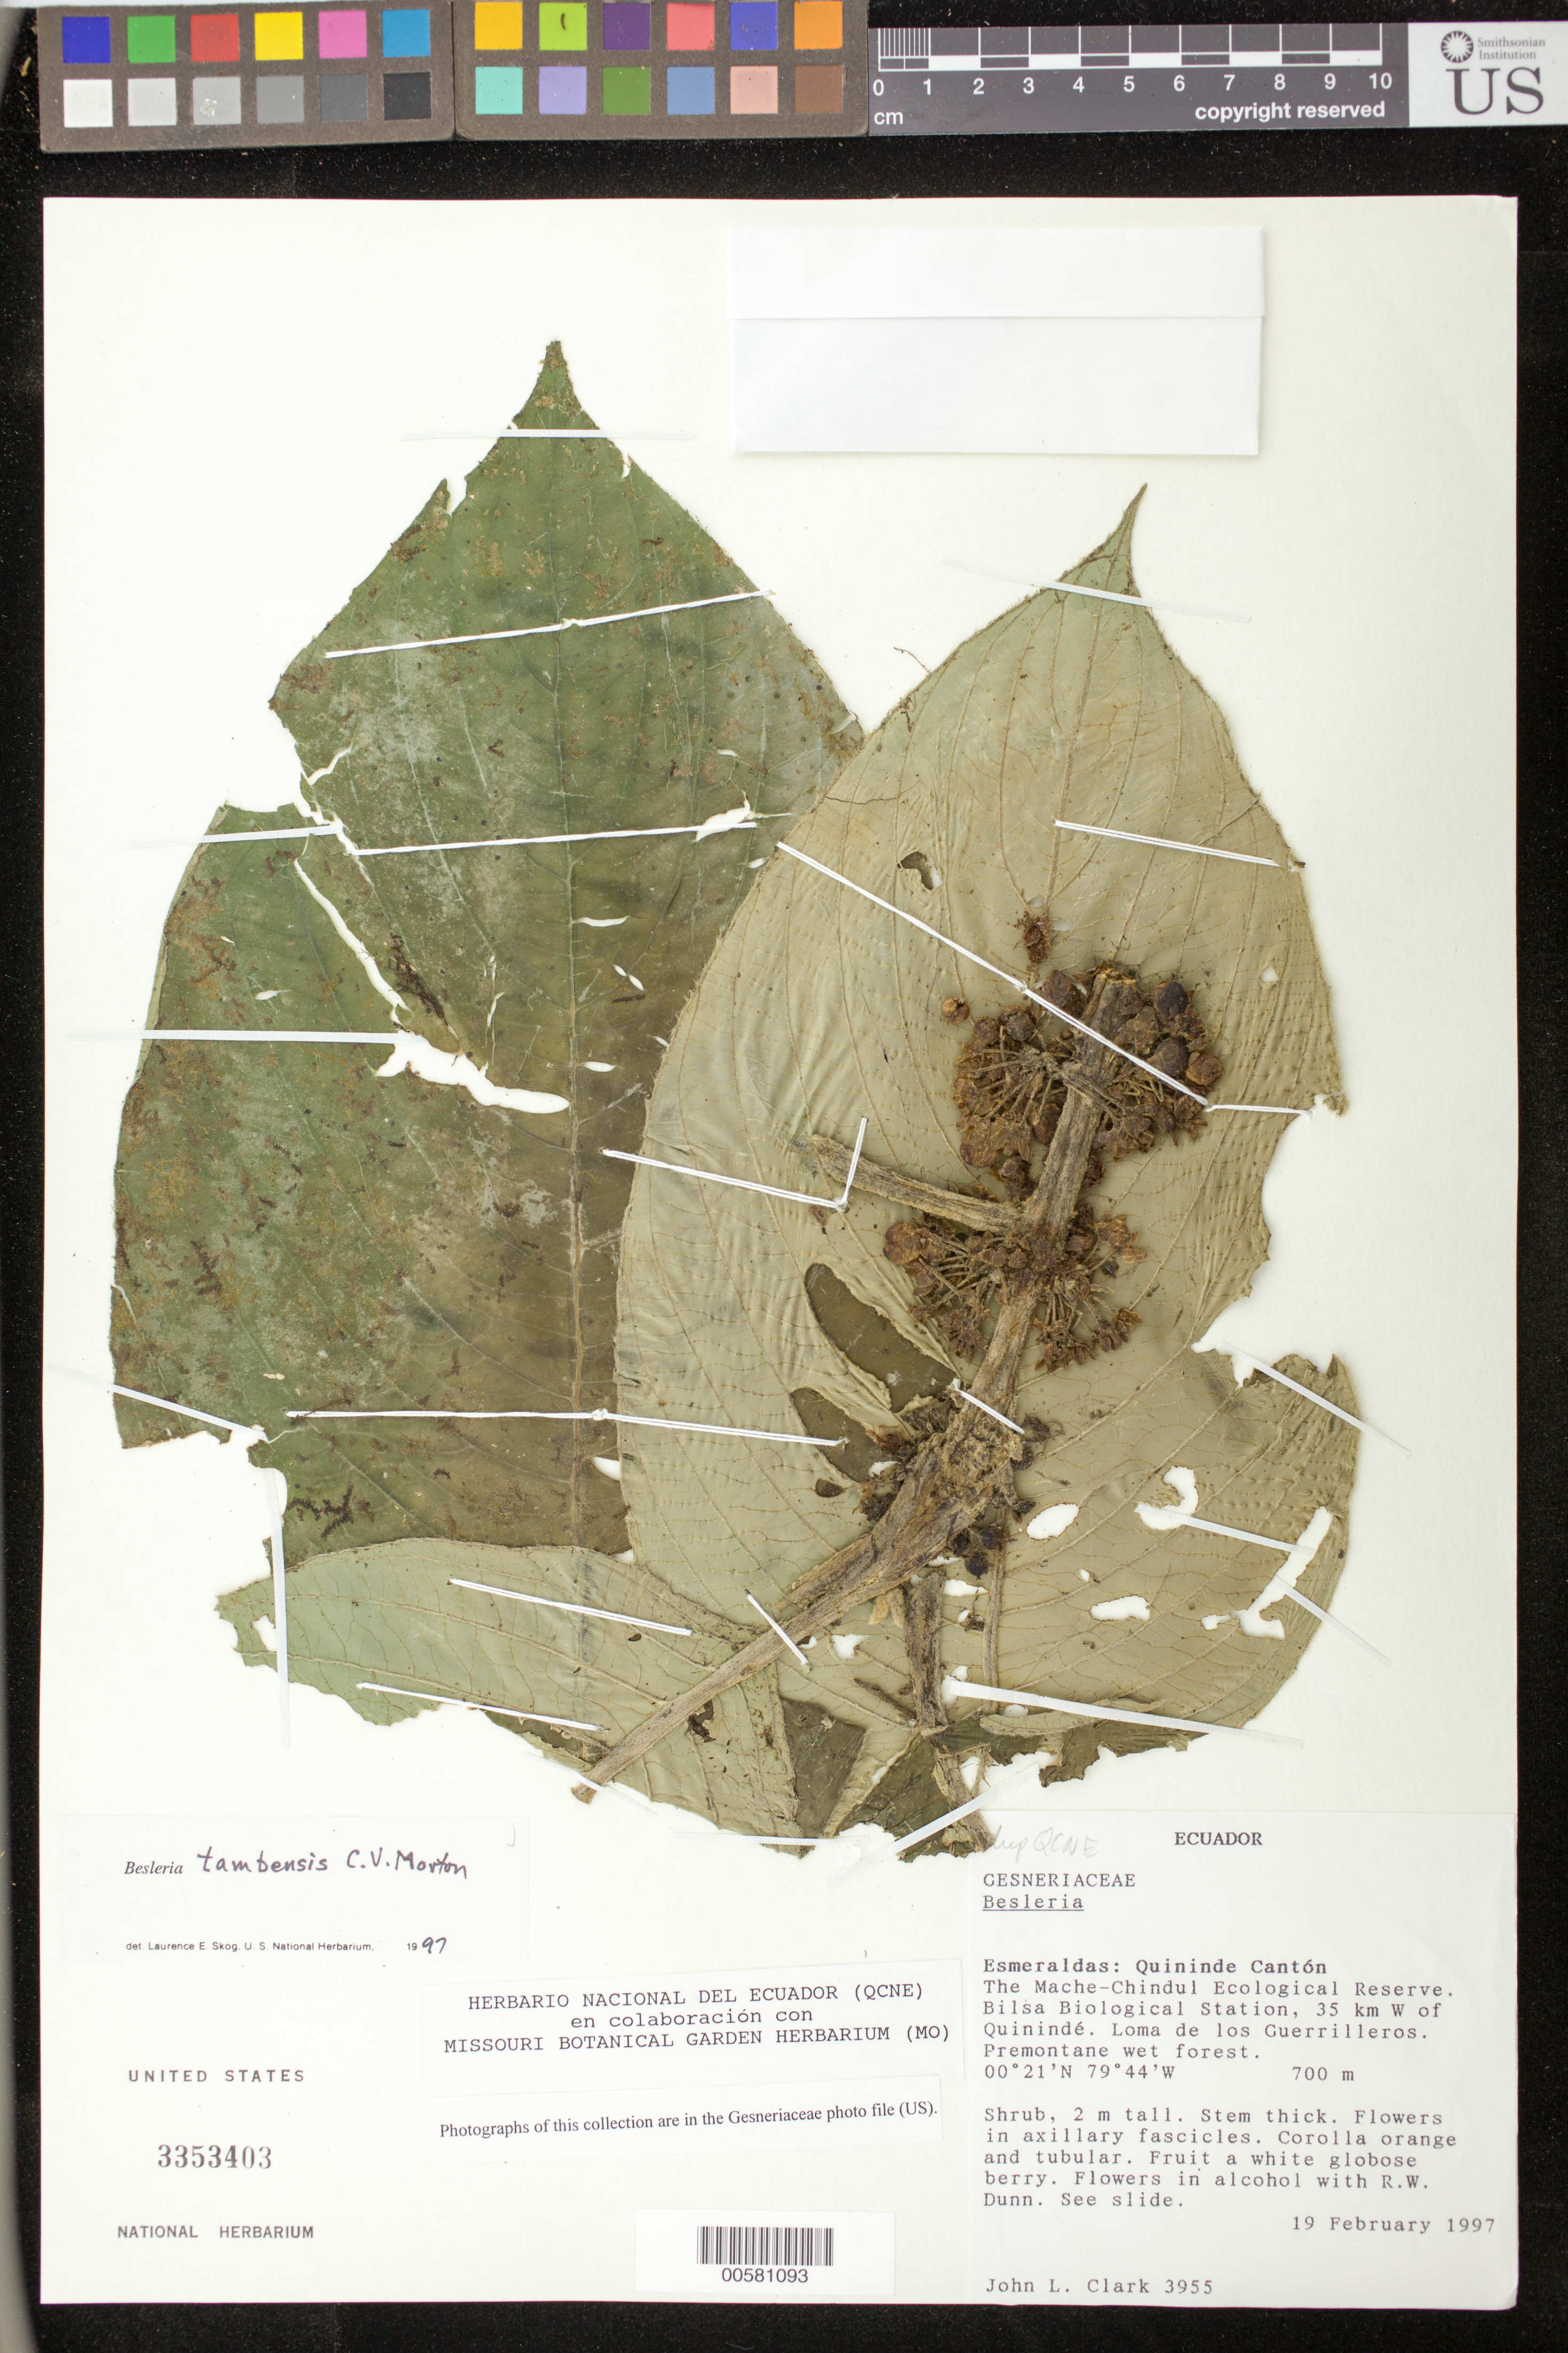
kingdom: Plantae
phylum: Tracheophyta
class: Magnoliopsida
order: Lamiales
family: Gesneriaceae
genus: Besleria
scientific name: Besleria tambensis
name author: C.V. Morton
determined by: Skog, Laurence E.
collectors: J. L. Clark & R. Dunn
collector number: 3955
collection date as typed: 19 Feb 1997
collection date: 1997-02-19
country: Ecuador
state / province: Esmeraldas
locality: Quininde Cantón. Mache-Chindul Ecological Reserve; Bilsa Biological Station, 35 km W of Quinindé, Loma de los Guerrilleros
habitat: Premontane wet forest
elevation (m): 700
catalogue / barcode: US 3353403